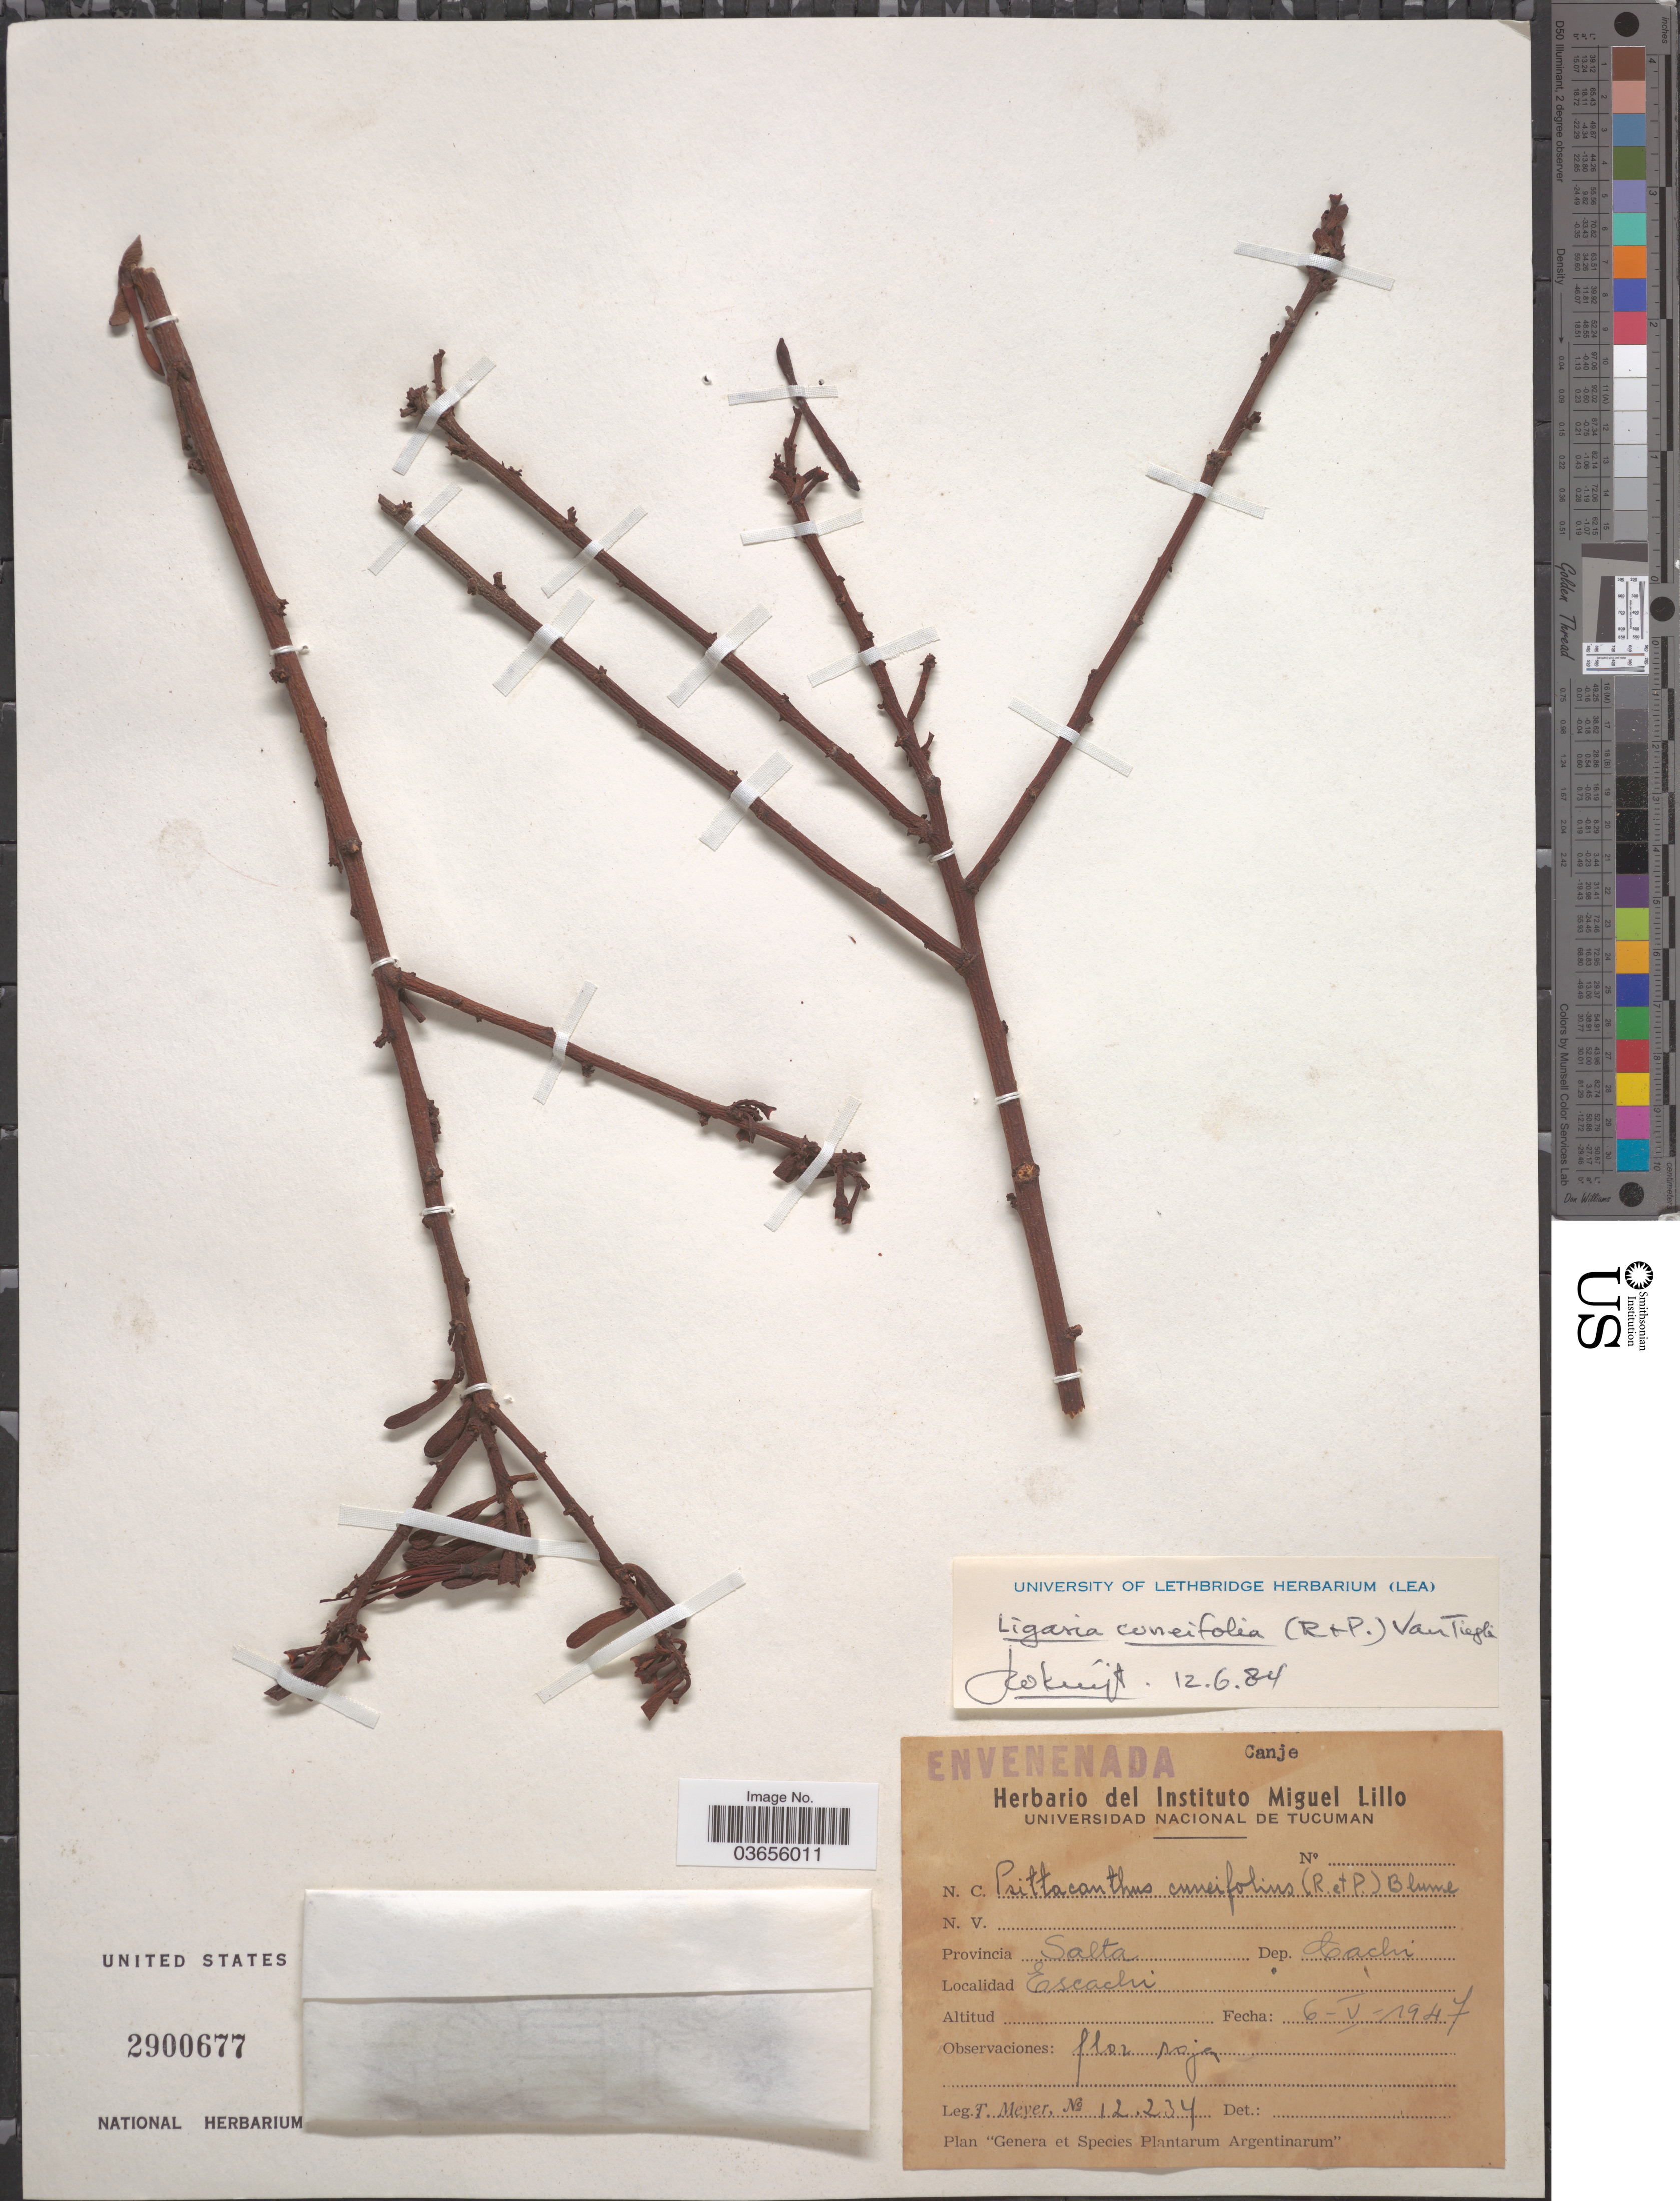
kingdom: Plantae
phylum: Tracheophyta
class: Magnoliopsida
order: Santalales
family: Loranthaceae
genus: Ligaria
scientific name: Ligaria cuneifolia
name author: (Ruiz & Pav.) Tiegh.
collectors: T. Meyer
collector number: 12234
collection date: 1947-05-06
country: Argentina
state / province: Salta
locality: Dep. Cachi. Escachi.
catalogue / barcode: US 2900677